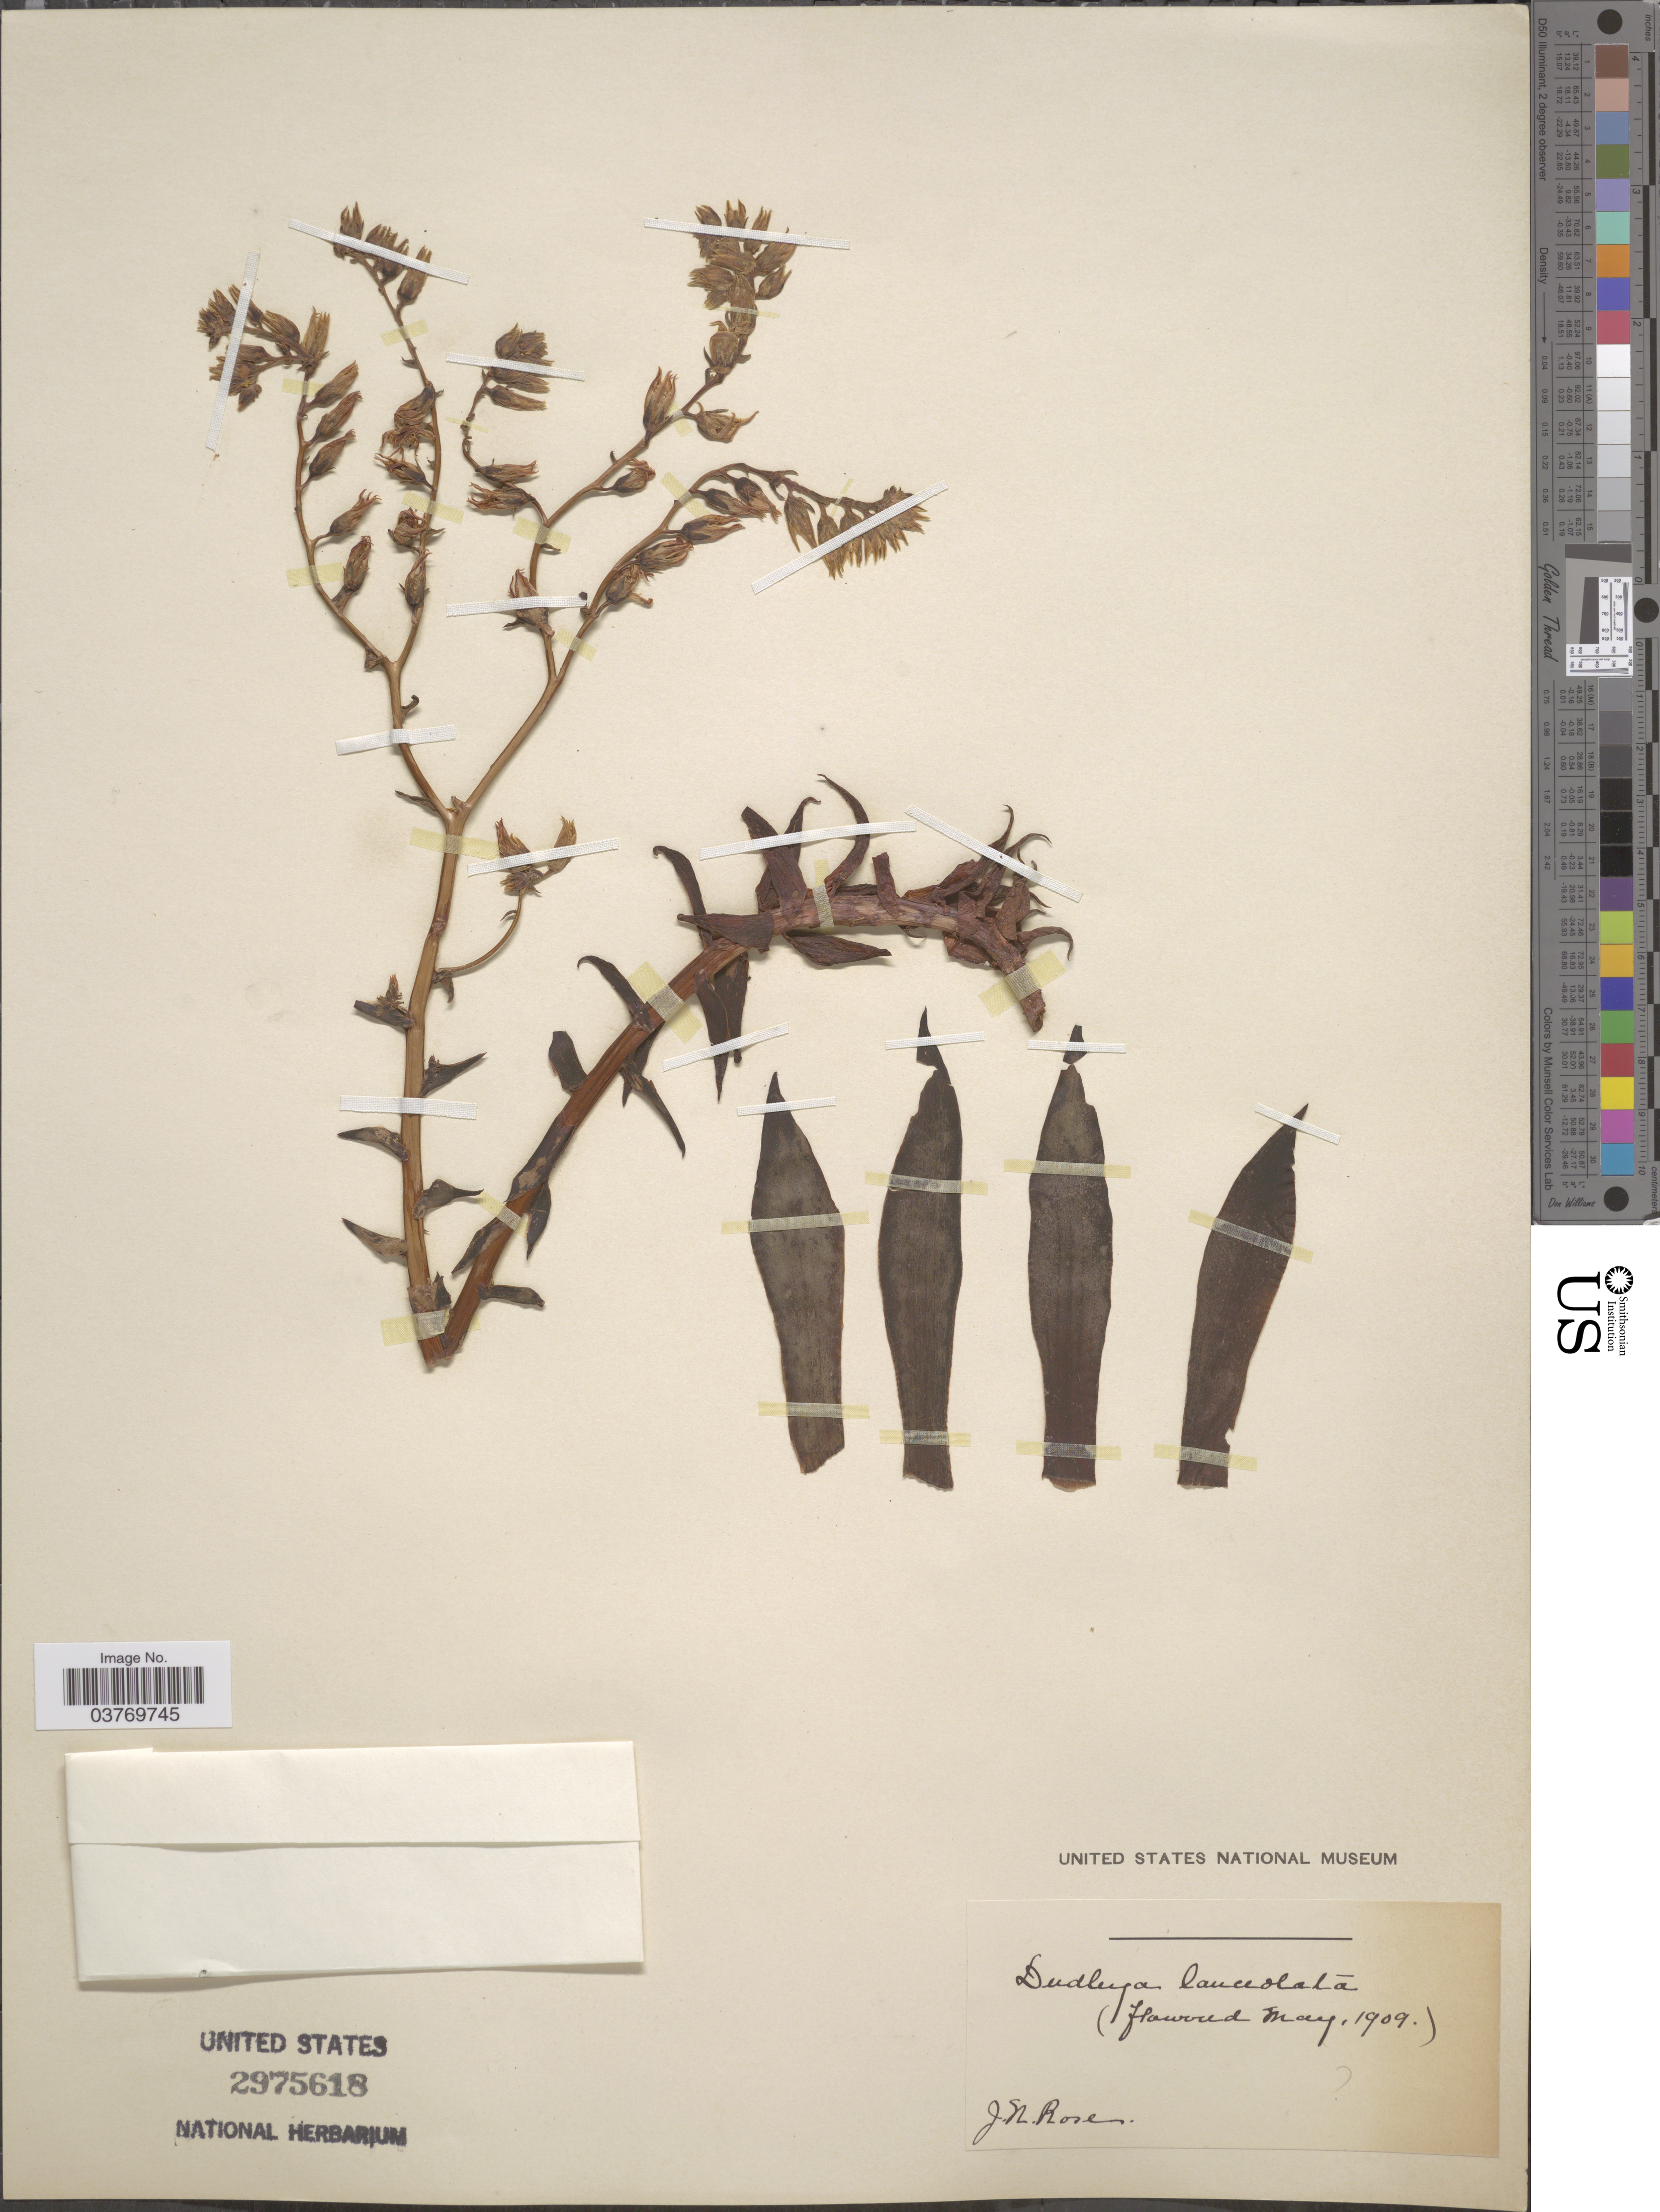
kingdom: Plantae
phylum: Tracheophyta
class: Magnoliopsida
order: Saxifragales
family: Crassulaceae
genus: Dudleya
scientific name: Dudleya lanceolata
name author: (Nutt.) Britton & Rose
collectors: J. N. Rose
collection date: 1909-05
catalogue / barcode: US 2975618